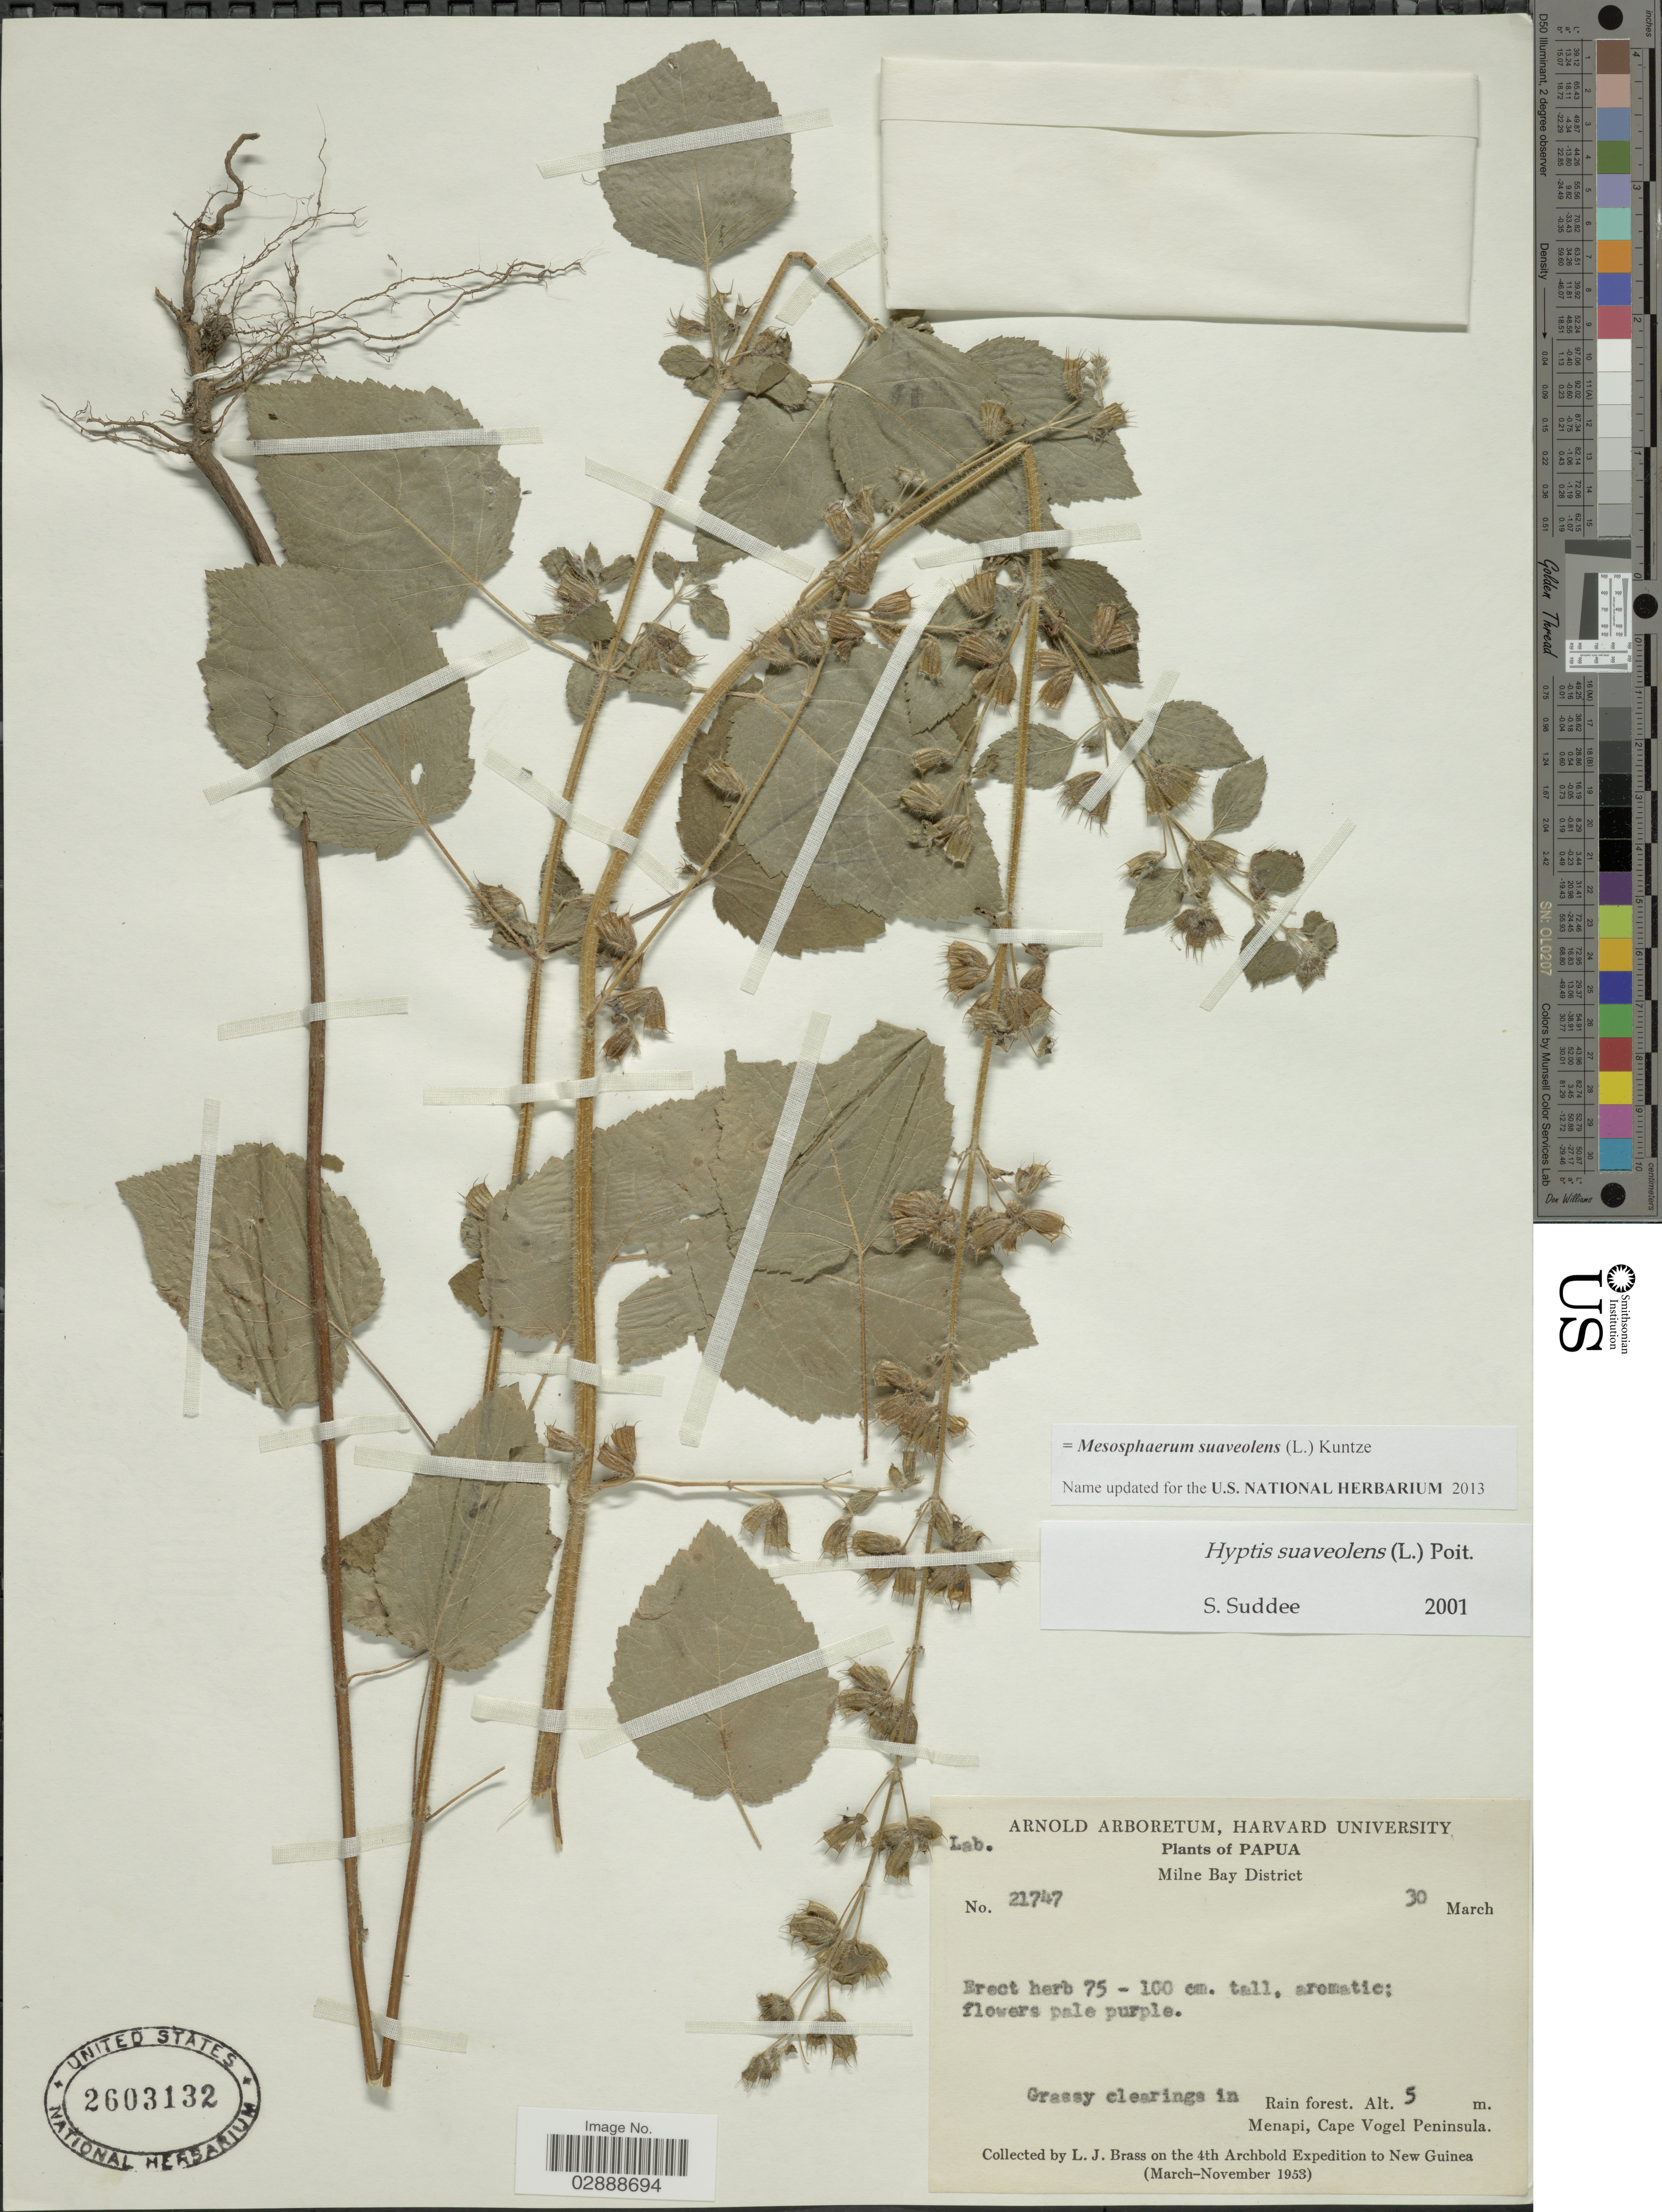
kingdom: Plantae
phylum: Tracheophyta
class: Magnoliopsida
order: Lamiales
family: Lamiaceae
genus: Mesosphaerum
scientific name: Mesosphaerum suaveolens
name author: (L.) Kuntze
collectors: L. J. Brass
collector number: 21747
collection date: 1953-03-30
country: Papua New Guinea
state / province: Milne Bay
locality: Papua, Milne Bay District, Menapi, Cape Vogel Peninsula, New Guinea.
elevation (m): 5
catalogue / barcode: US 2603132